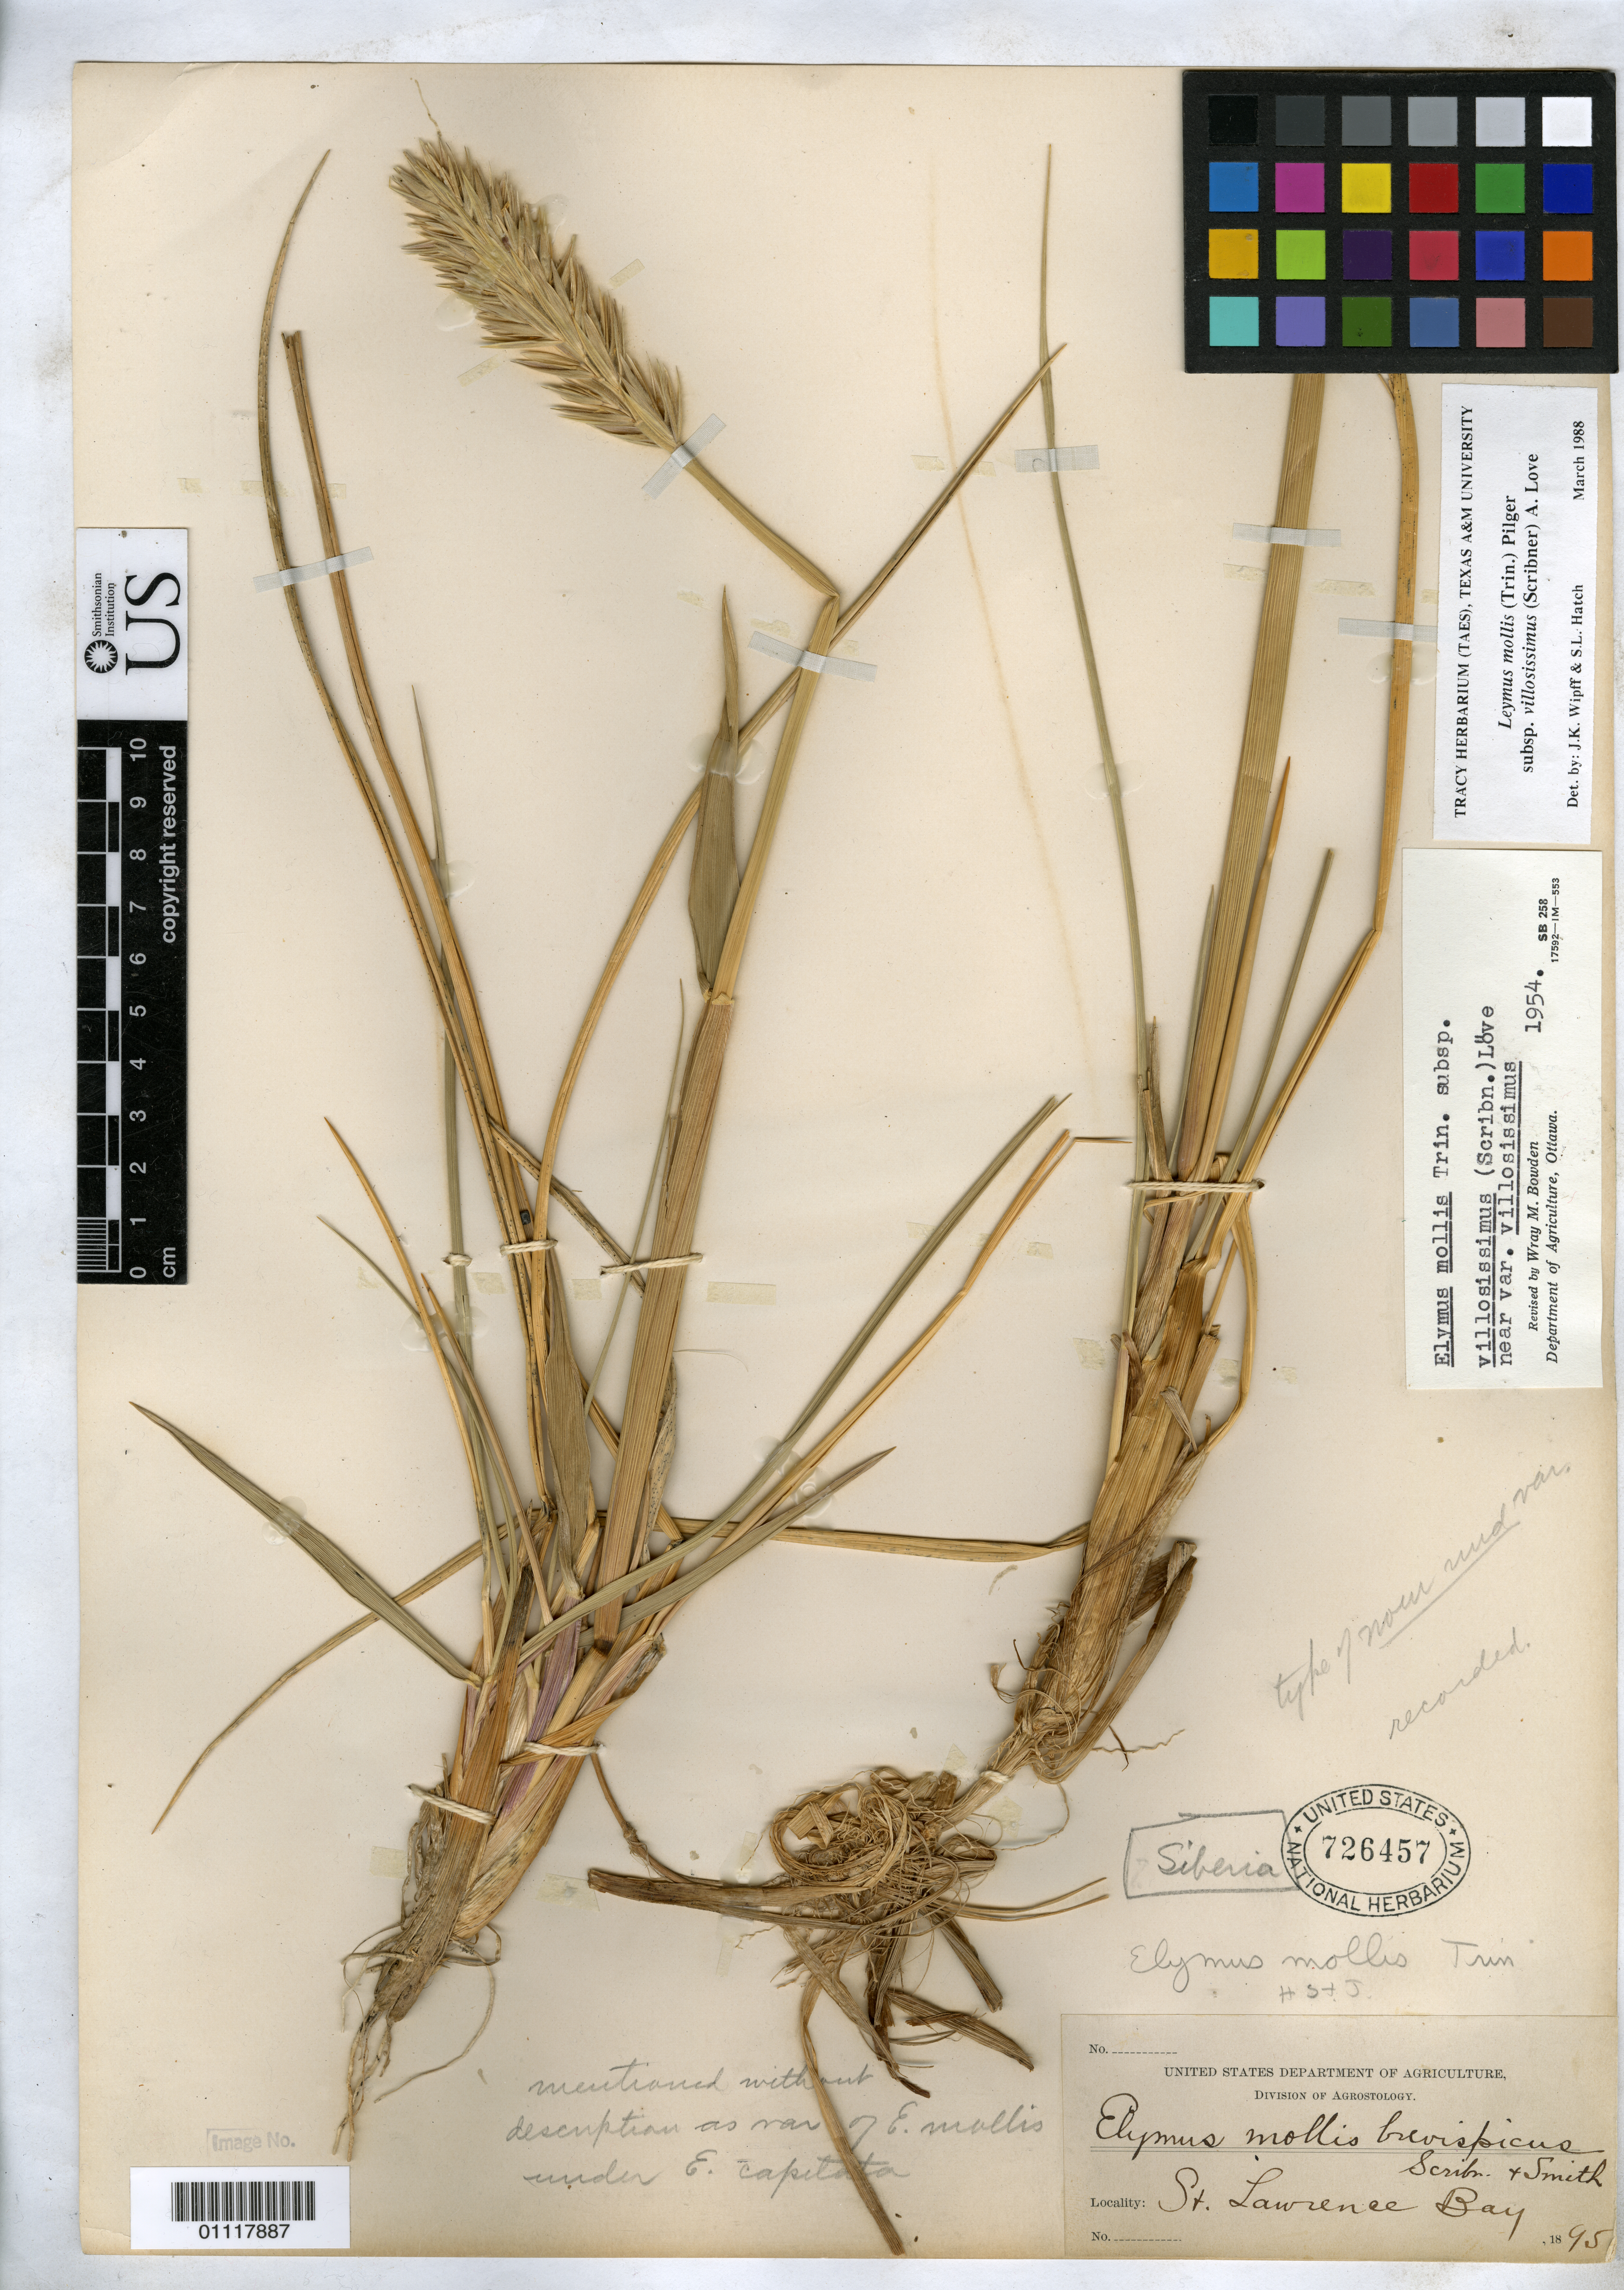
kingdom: Plantae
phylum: Tracheophyta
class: Liliopsida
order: Poales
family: Poaceae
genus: Elymus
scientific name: Elymus mollis var. brevispicus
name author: Scribn. & J.G. Sm.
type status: Isotype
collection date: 1895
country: Russian Federation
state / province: Chukotka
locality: St. Lawrence Bay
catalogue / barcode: US 726457